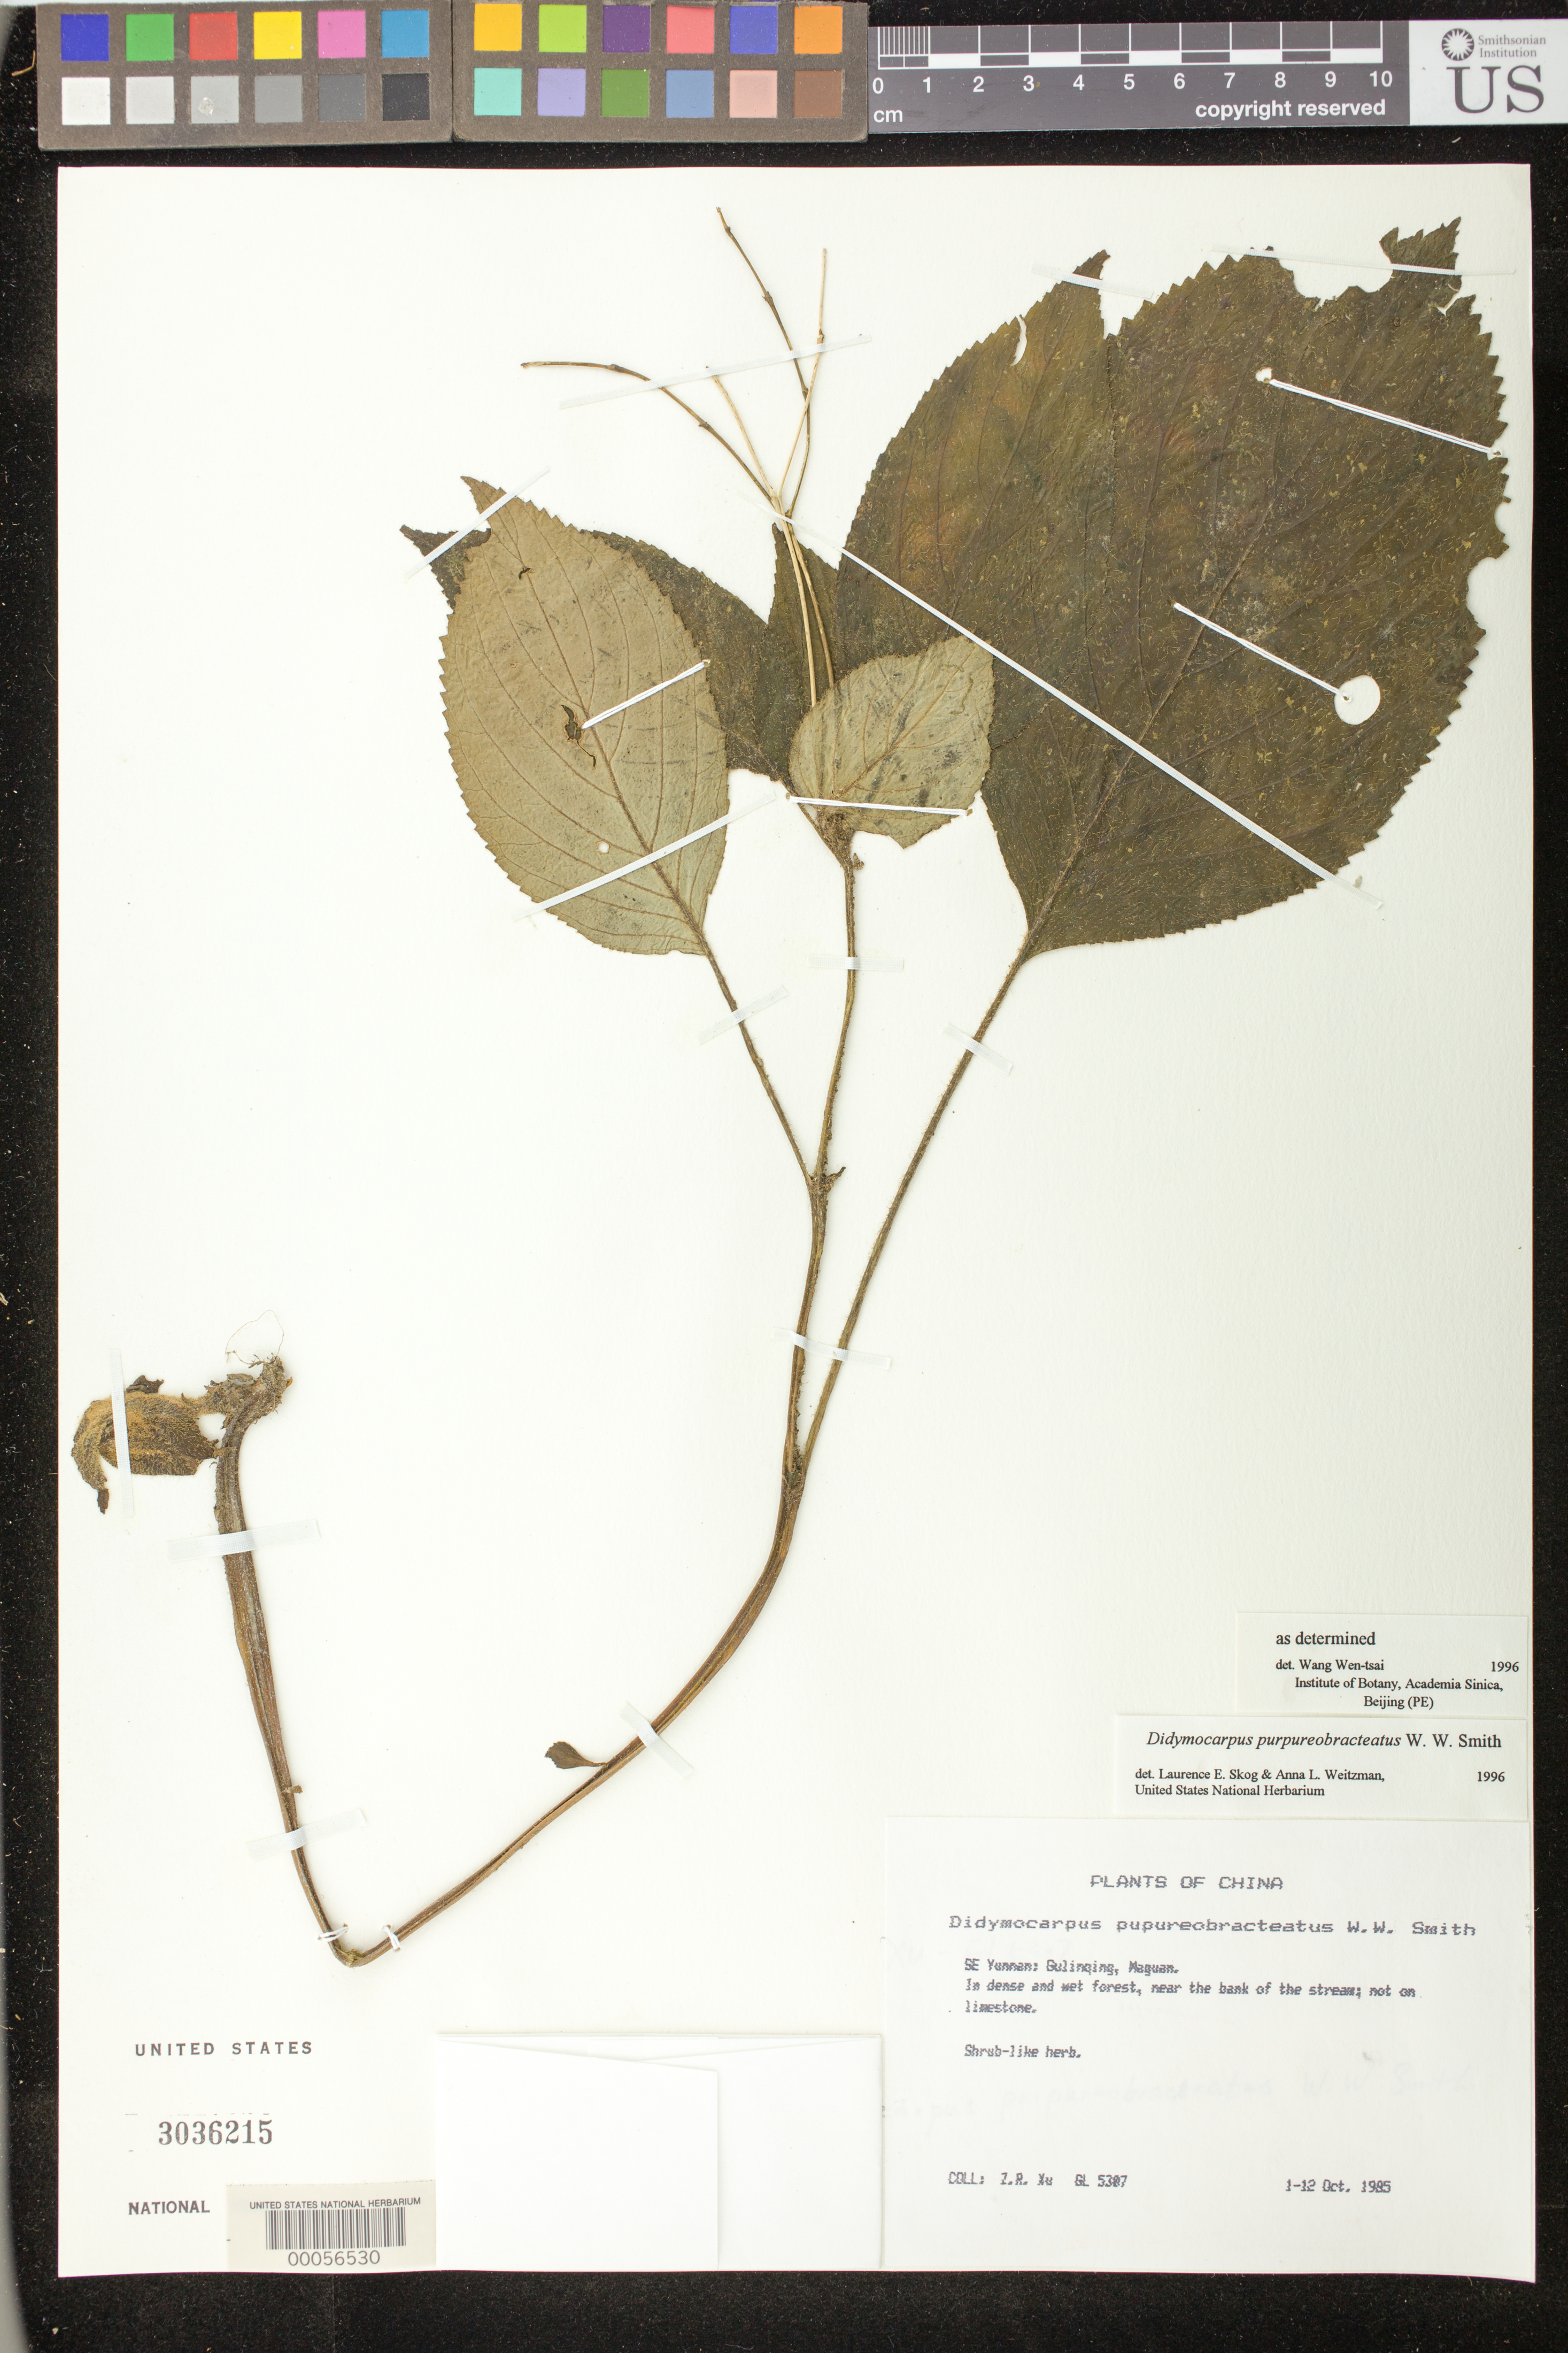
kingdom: Plantae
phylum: Tracheophyta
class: Magnoliopsida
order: Lamiales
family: Gesneriaceae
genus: Didymocarpus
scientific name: Didymocarpus purpureobracteatus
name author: W.W. Sm.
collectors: Z. Xu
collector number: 5307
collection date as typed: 01-12 Oct 1985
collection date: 1985-10-01/1985-10-12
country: China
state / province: Yunnan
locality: Gulinqing, maguan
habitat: In dense, wet forest, near the stream, not on limestone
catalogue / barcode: US 3036215